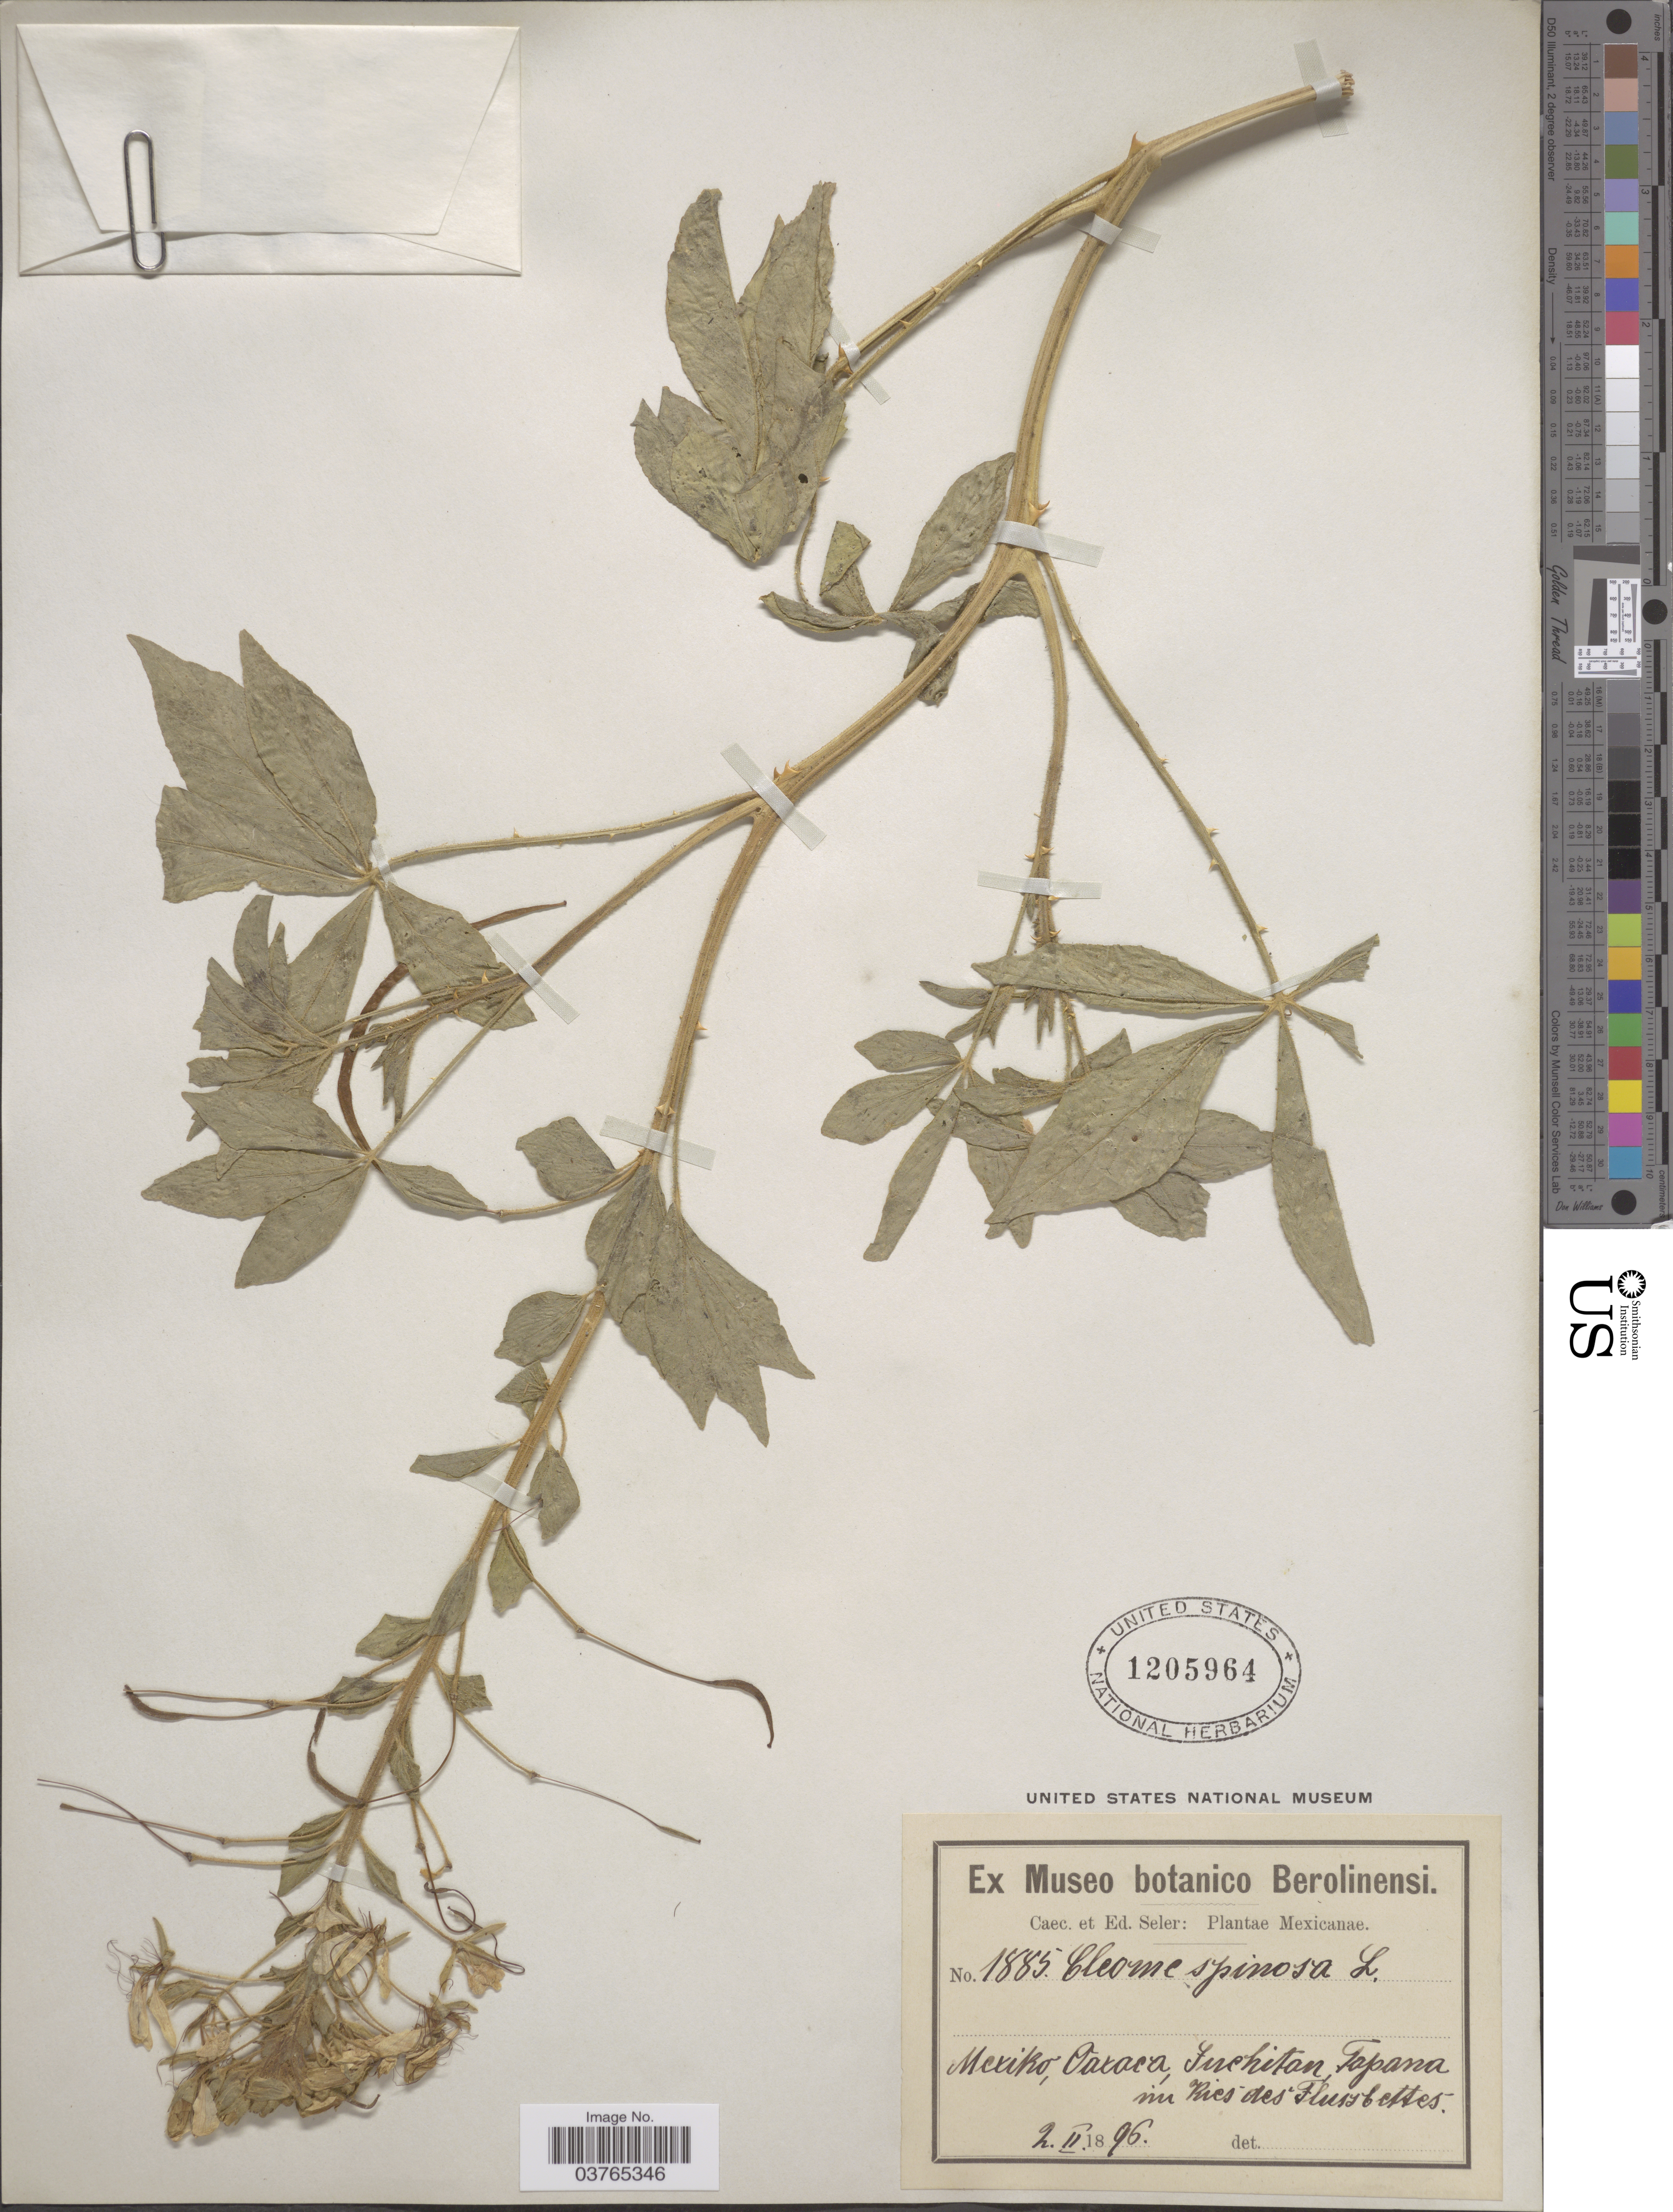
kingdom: Plantae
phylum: Tracheophyta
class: Magnoliopsida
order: Brassicales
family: Cleomaceae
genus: Tarenaya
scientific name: Tarenaya spinosa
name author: (Jacq.) Raf.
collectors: C. Seler & E. G. Seler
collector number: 1885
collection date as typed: Transcribed d/m/y: 2/2/96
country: Mexico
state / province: Oaxaca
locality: Juchitan, Tapana im Ries des Flussbettes.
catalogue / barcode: US 1205964